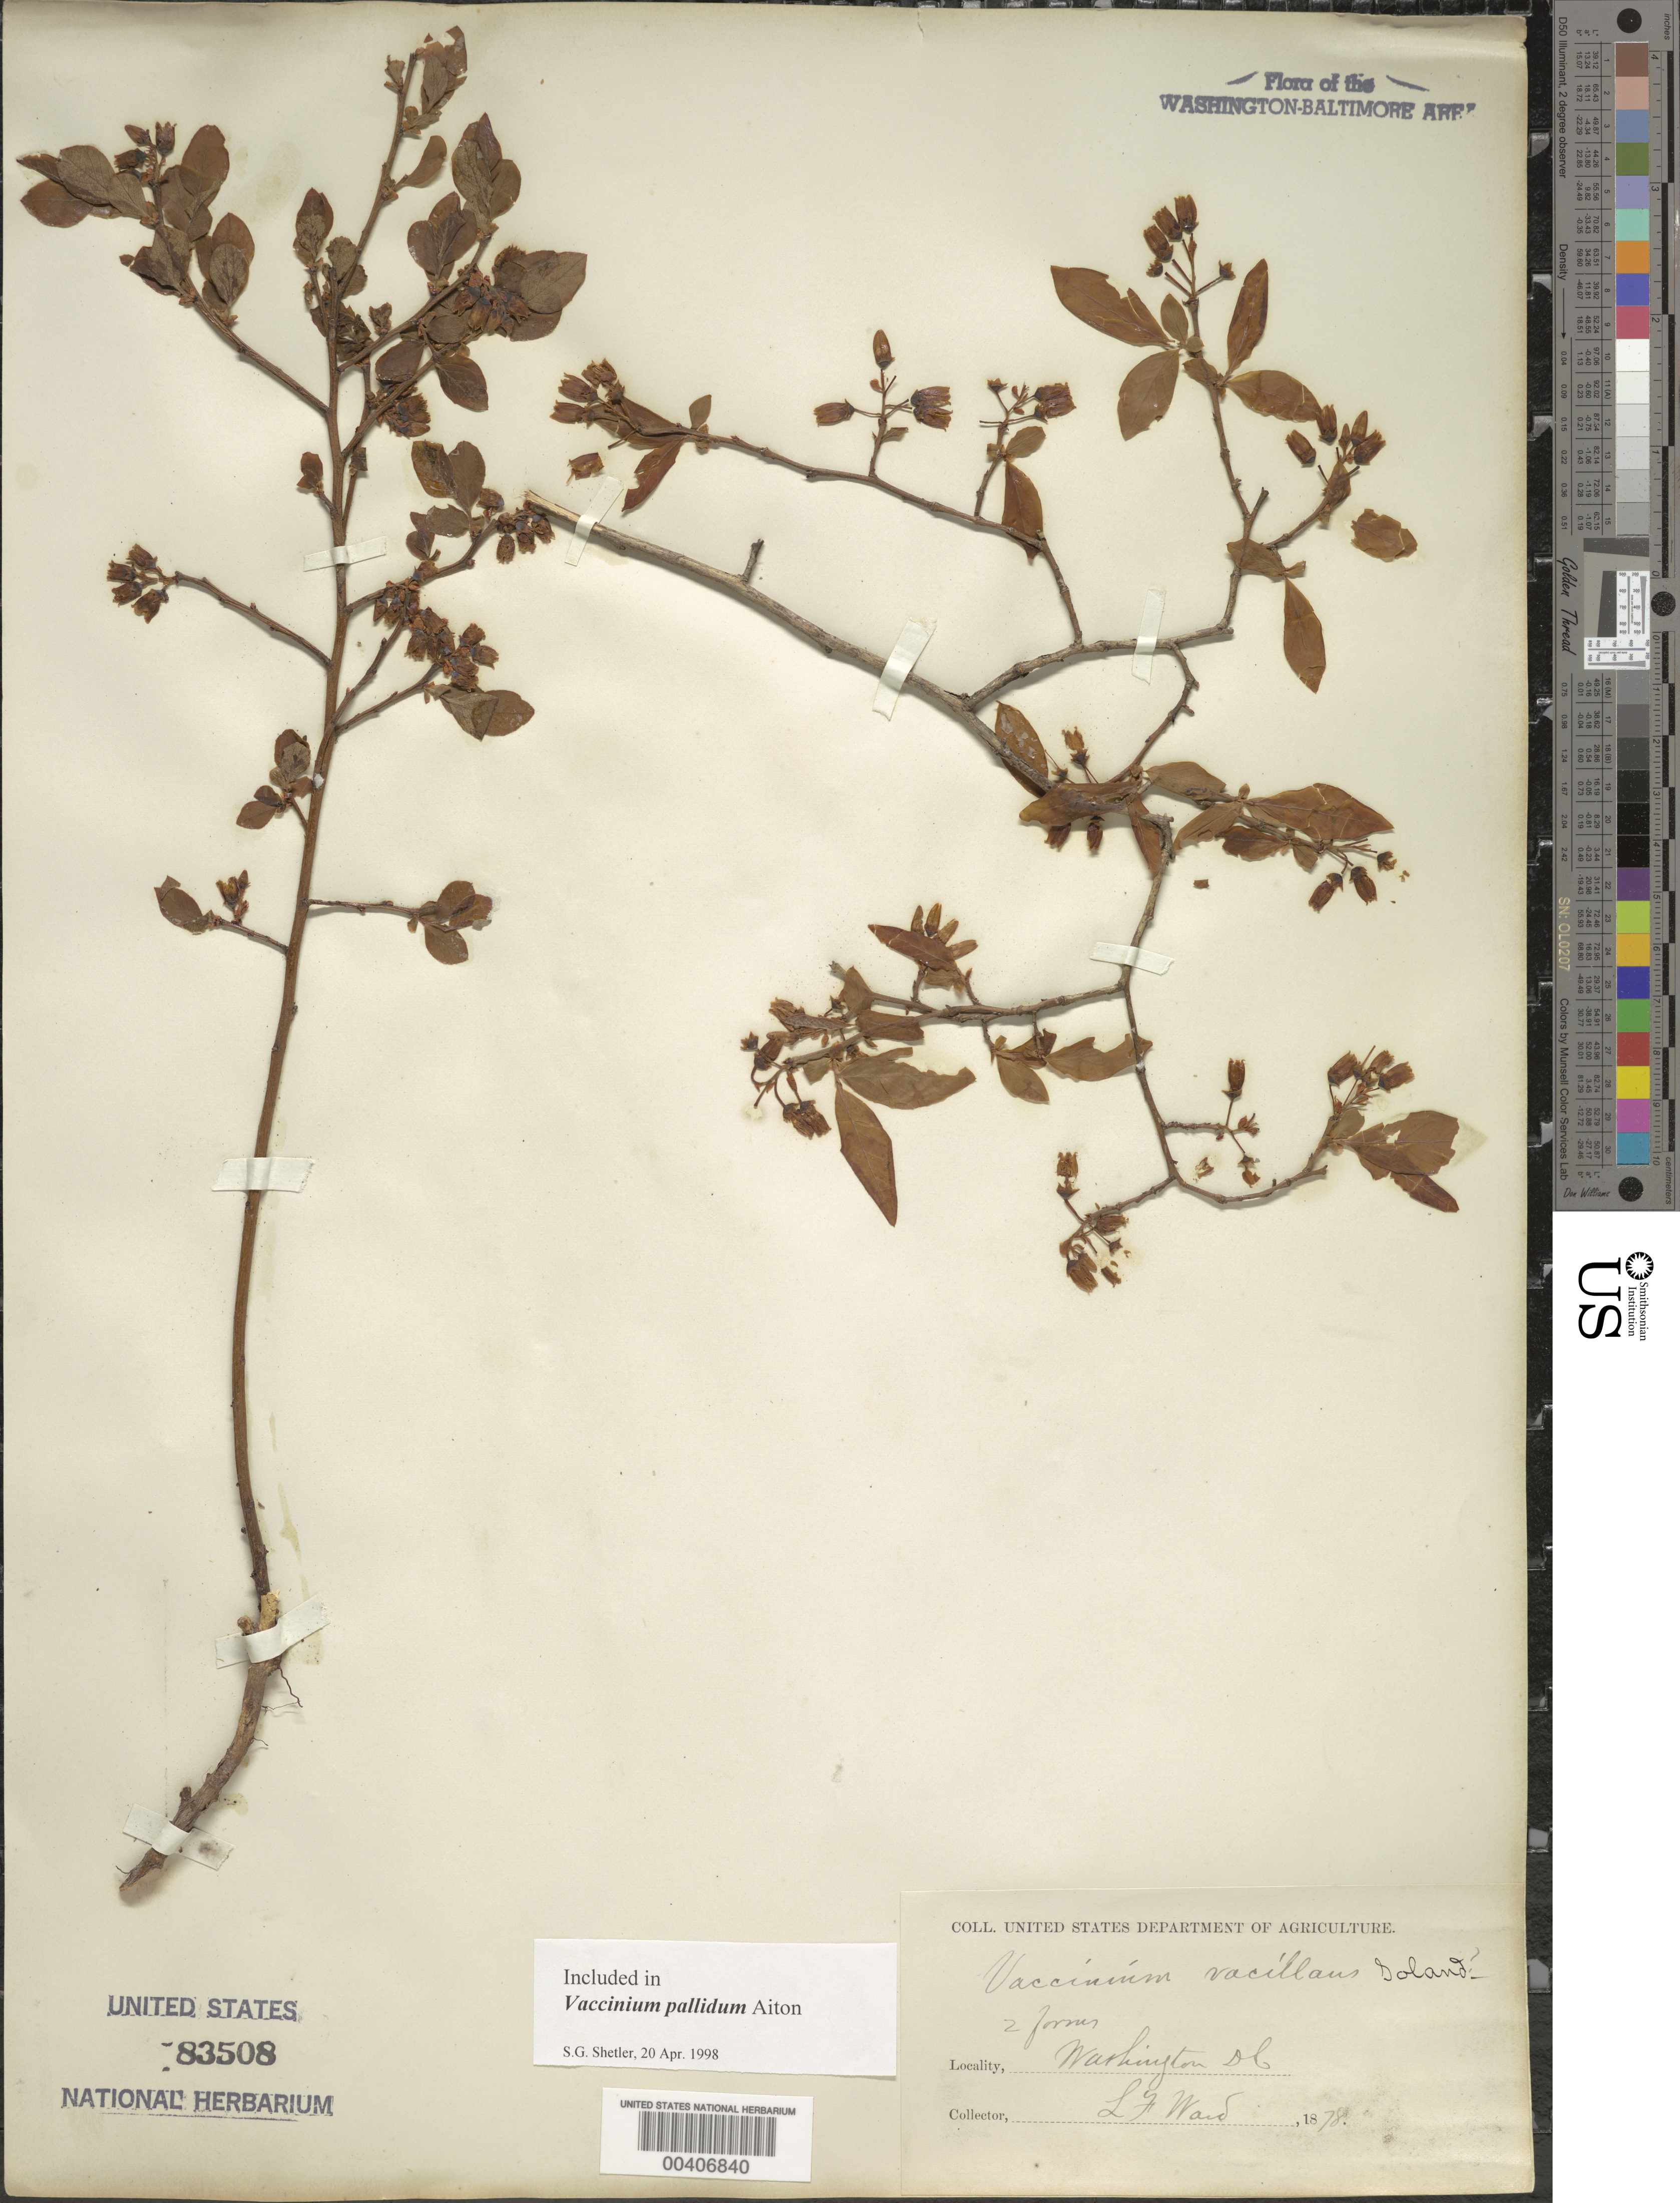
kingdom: Plantae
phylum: Tracheophyta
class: Magnoliopsida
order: Ericales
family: Ericaceae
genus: Vaccinium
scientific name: Vaccinium pallidum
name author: Aiton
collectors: L. F. Ward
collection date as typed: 1878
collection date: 1878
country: United States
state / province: District of Columbia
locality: Washington DC Area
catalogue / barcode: US 83508